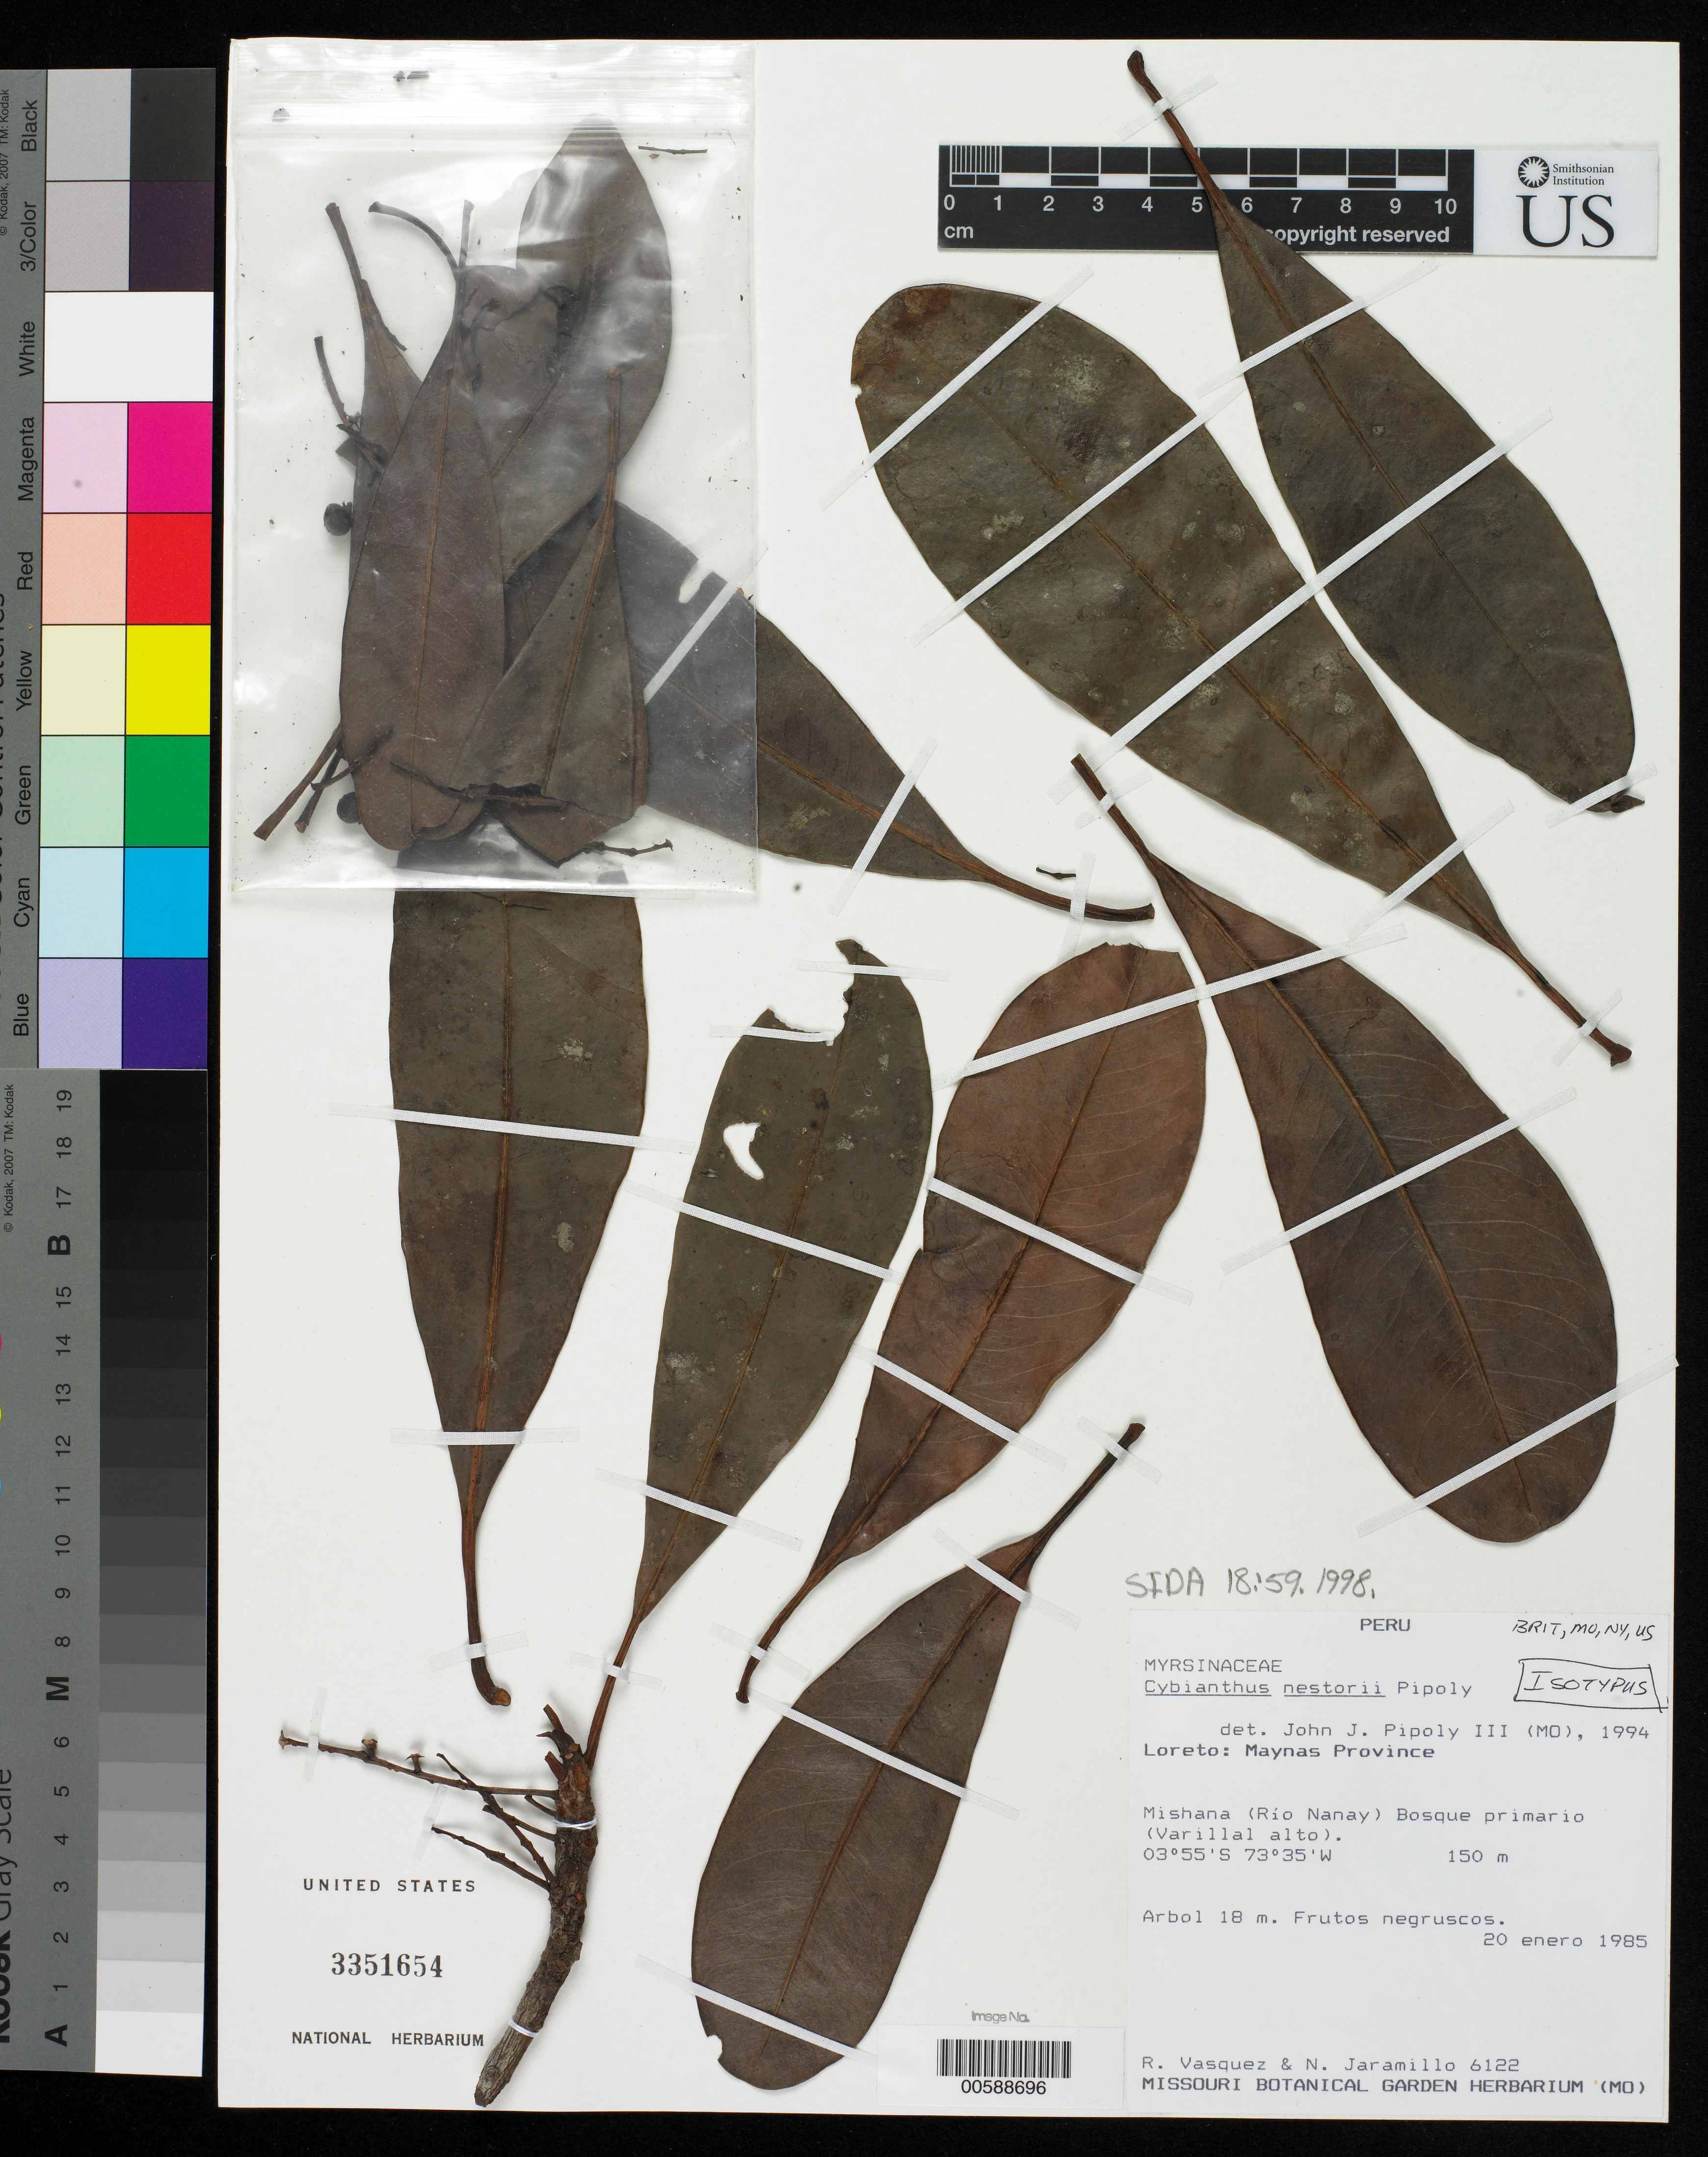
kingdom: Plantae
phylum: Tracheophyta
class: Magnoliopsida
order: Ericales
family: Primulaceae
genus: Cybianthus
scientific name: Cybianthus nestorii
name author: Pipoly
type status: Isotype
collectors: R. Vásquez & N. Jaramillo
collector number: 6122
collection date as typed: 20 Jan 1985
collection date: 1985-01-20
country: Peru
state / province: Loreto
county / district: Maynas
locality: Mishana, Rio Nanay, bosque primario, varilla alto.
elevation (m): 150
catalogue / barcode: US 3351654